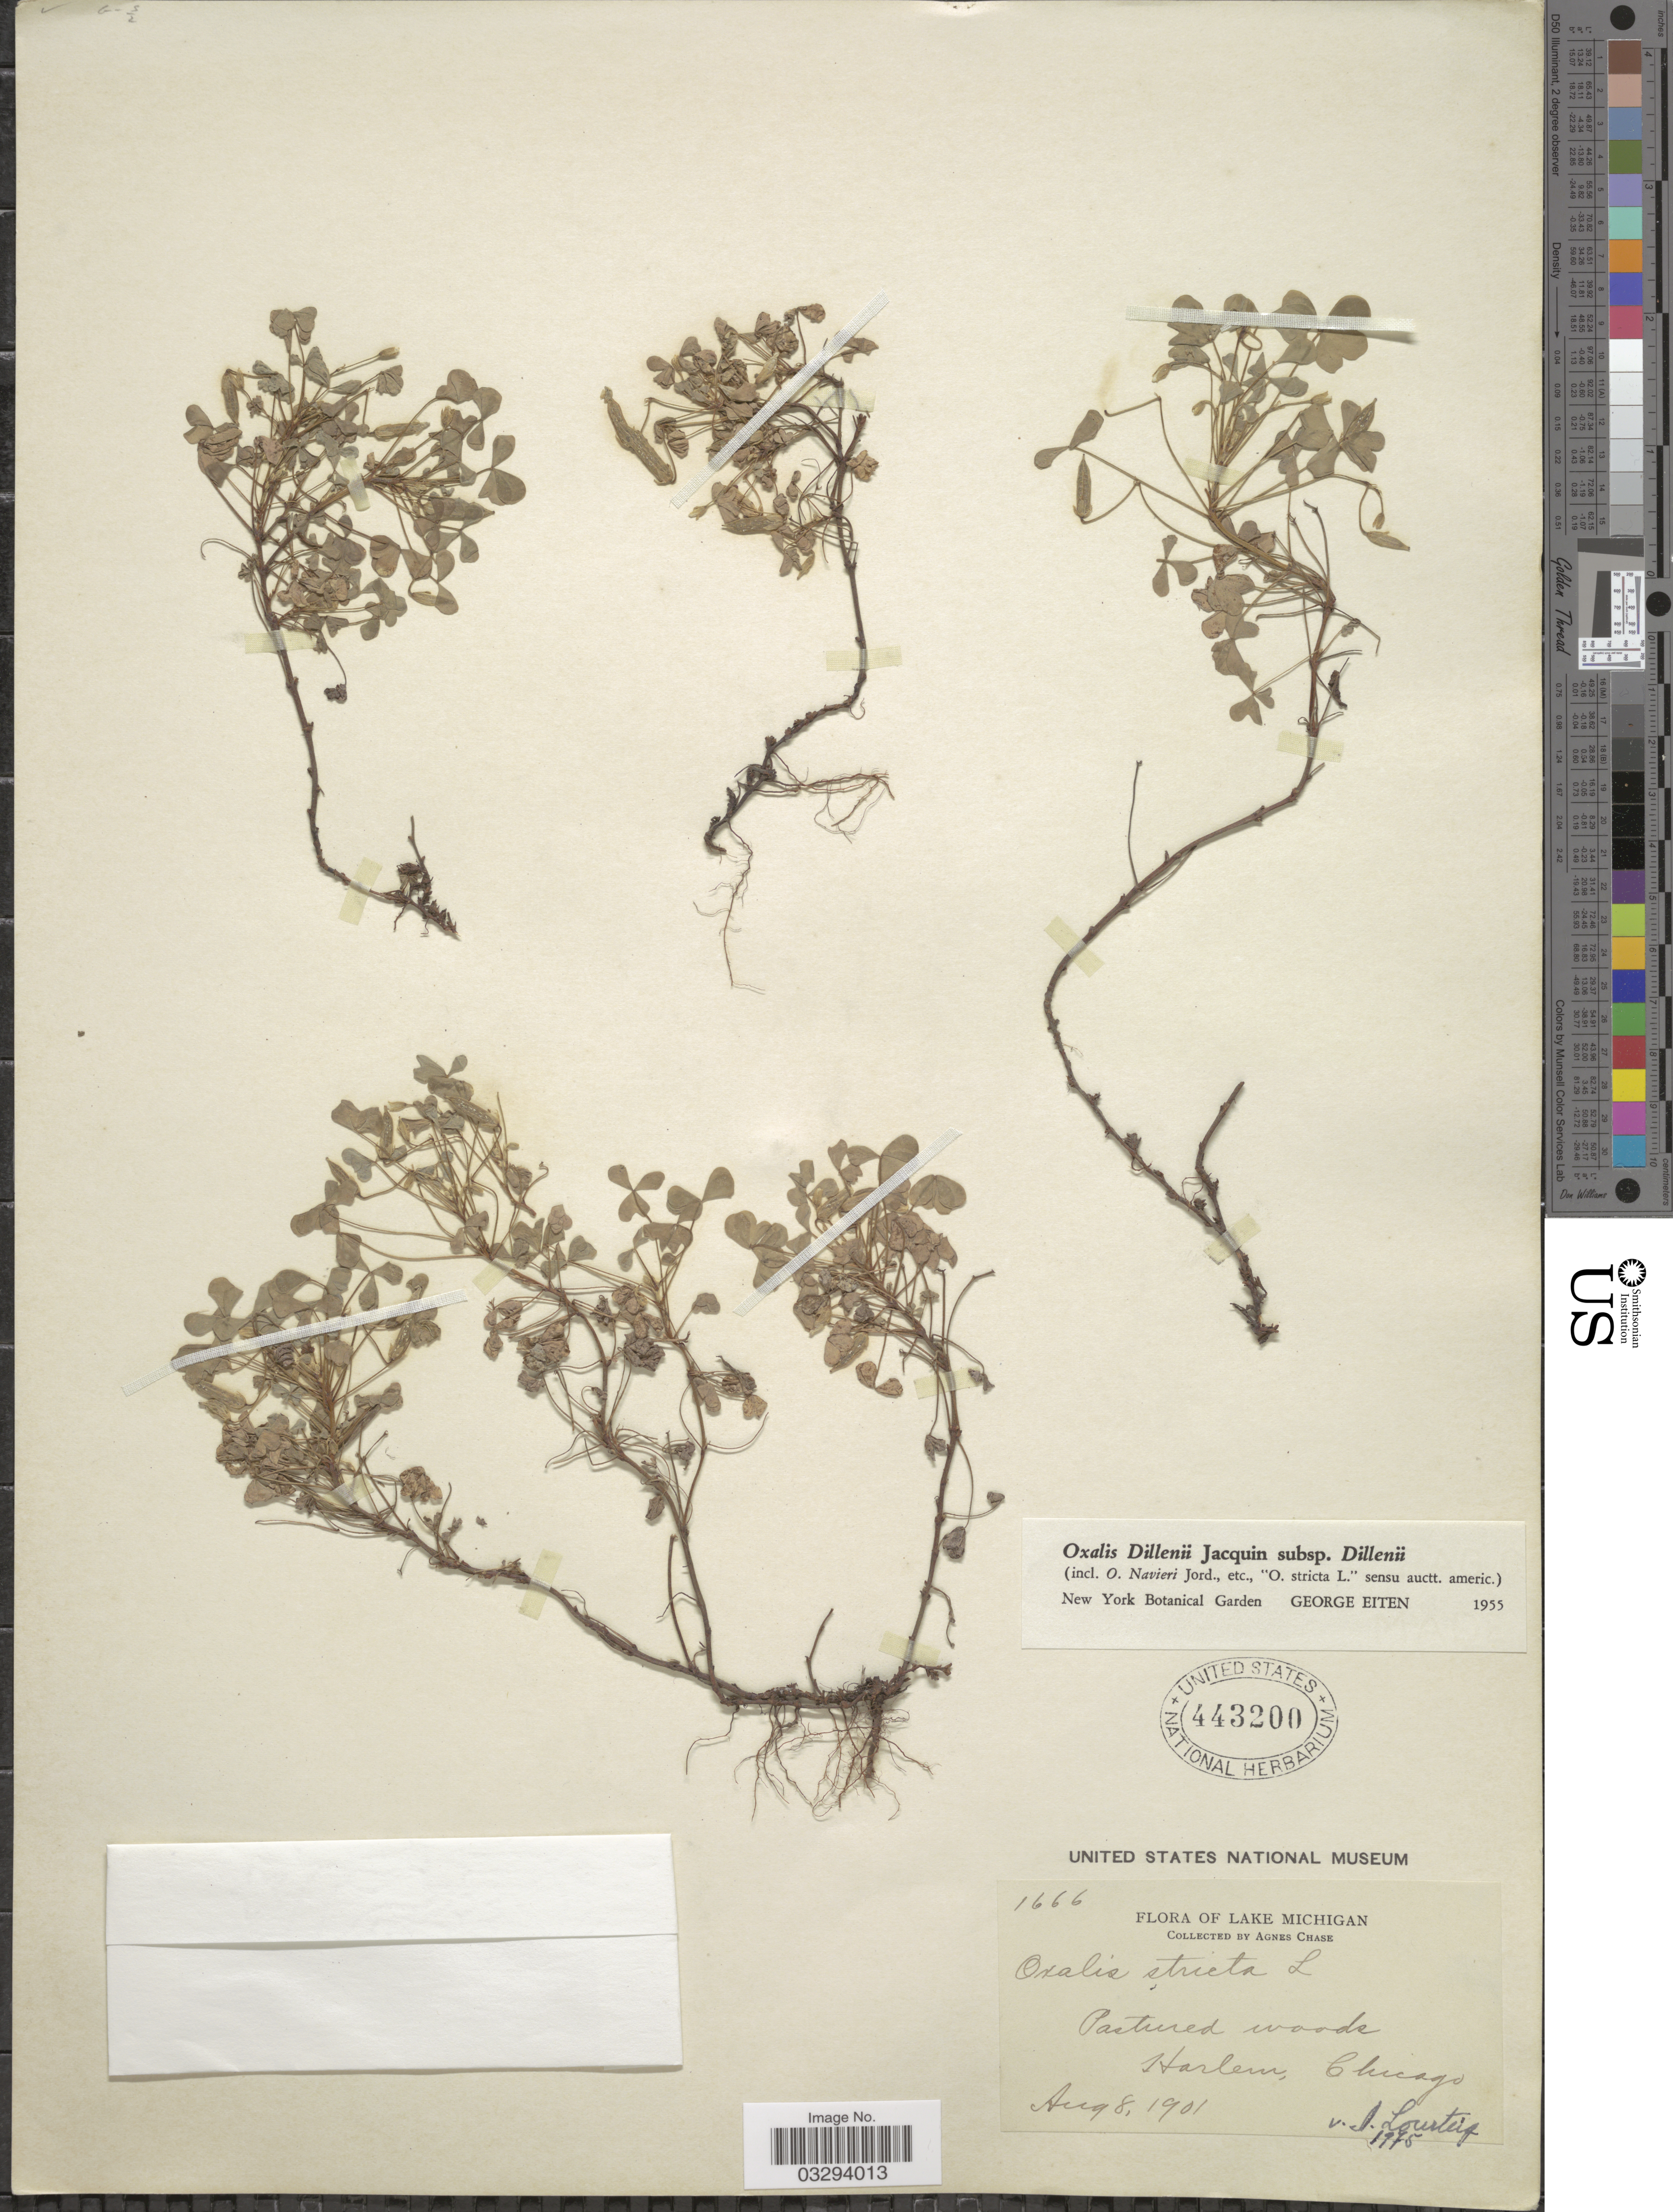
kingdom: Plantae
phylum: Tracheophyta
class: Magnoliopsida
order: Oxalidales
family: Oxalidaceae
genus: Oxalis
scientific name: Oxalis sp.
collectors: A. Chase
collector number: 1666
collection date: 1901-08-08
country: United States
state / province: Illinois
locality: Lake Michigan. Harlem, Chicago.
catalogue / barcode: US 443200